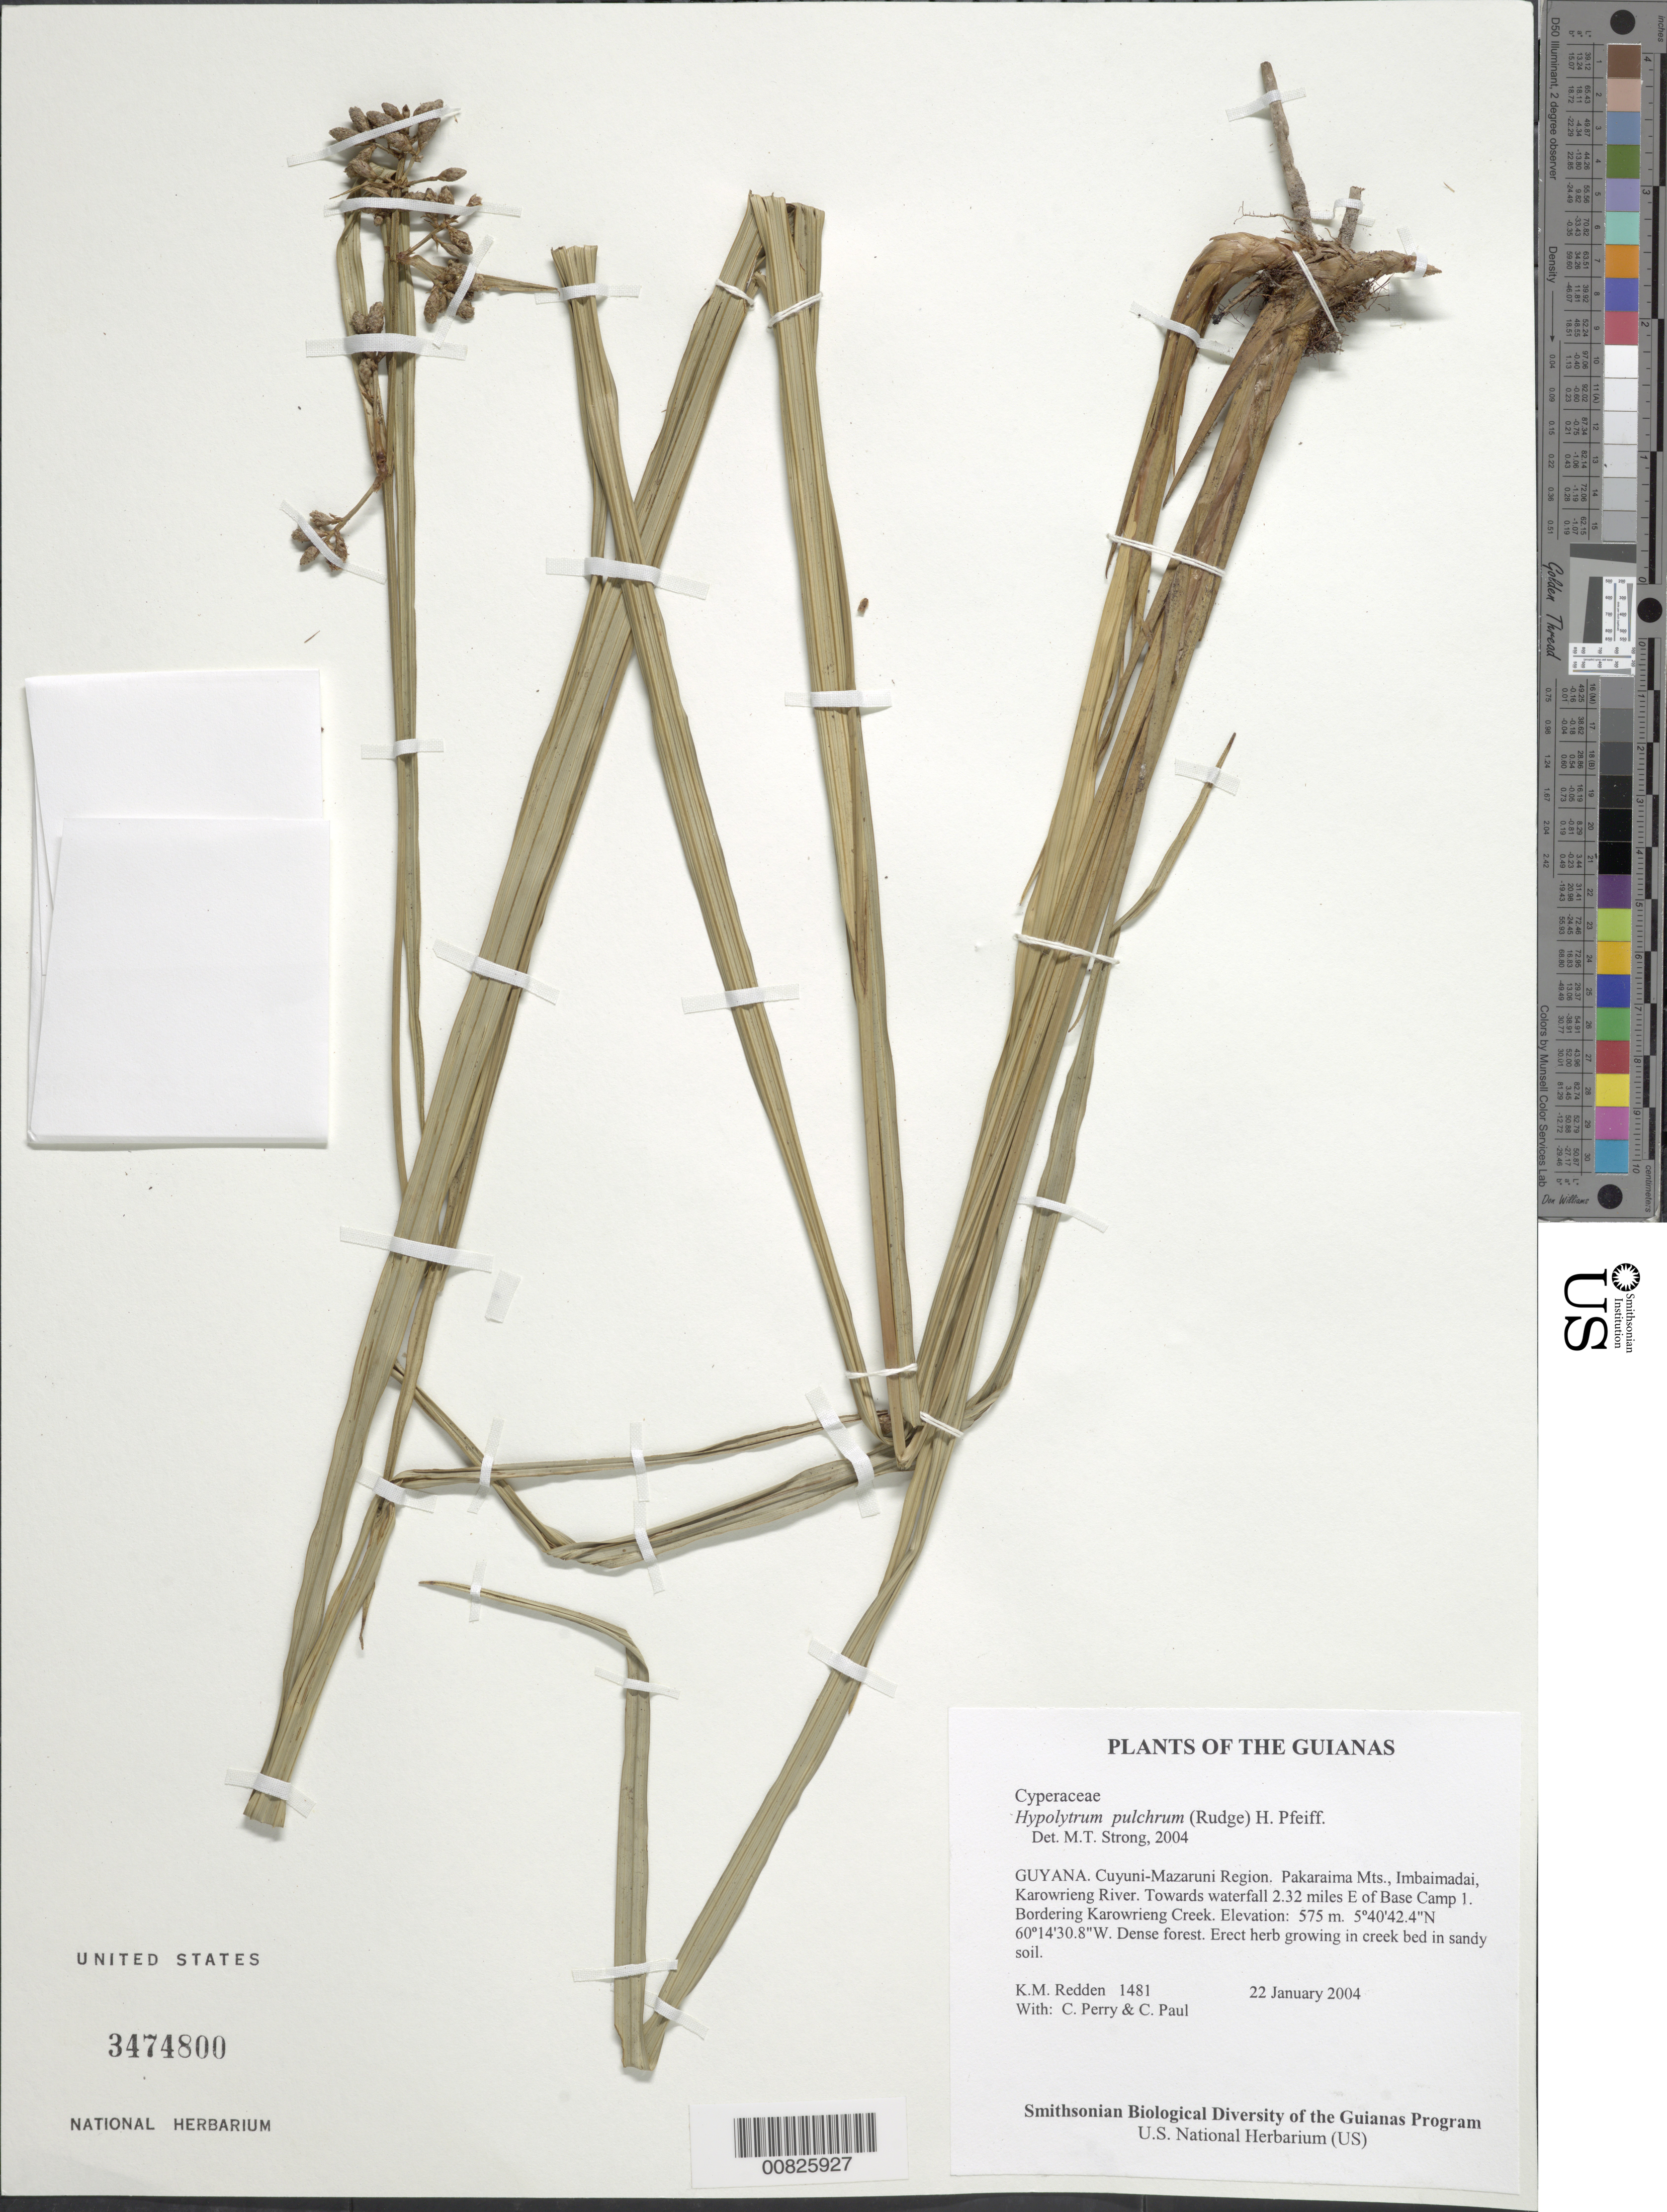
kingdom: Plantae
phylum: Tracheophyta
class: Liliopsida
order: Poales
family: Cyperaceae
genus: Hypolytrum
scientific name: Hypolytrum pulchrum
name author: (Rudge) H. Pfeiff.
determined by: Strong, M. T., (US), Smithsonian Institution - National Museum of Natural History (UNITED STATES)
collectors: K. M. Redden, C. Perry & C. Paul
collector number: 1481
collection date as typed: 22 January 2004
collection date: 2004-01-22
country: Guyana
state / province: Cuyuni-Mazaruni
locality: Pakaraima Mts., Imbaimadai, Karowrieng River. Towards waterfall 2.32 miles E of Base Camp 1. Bordering Karowrieng Creek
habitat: Dense forest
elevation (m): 575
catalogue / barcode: US 3474800